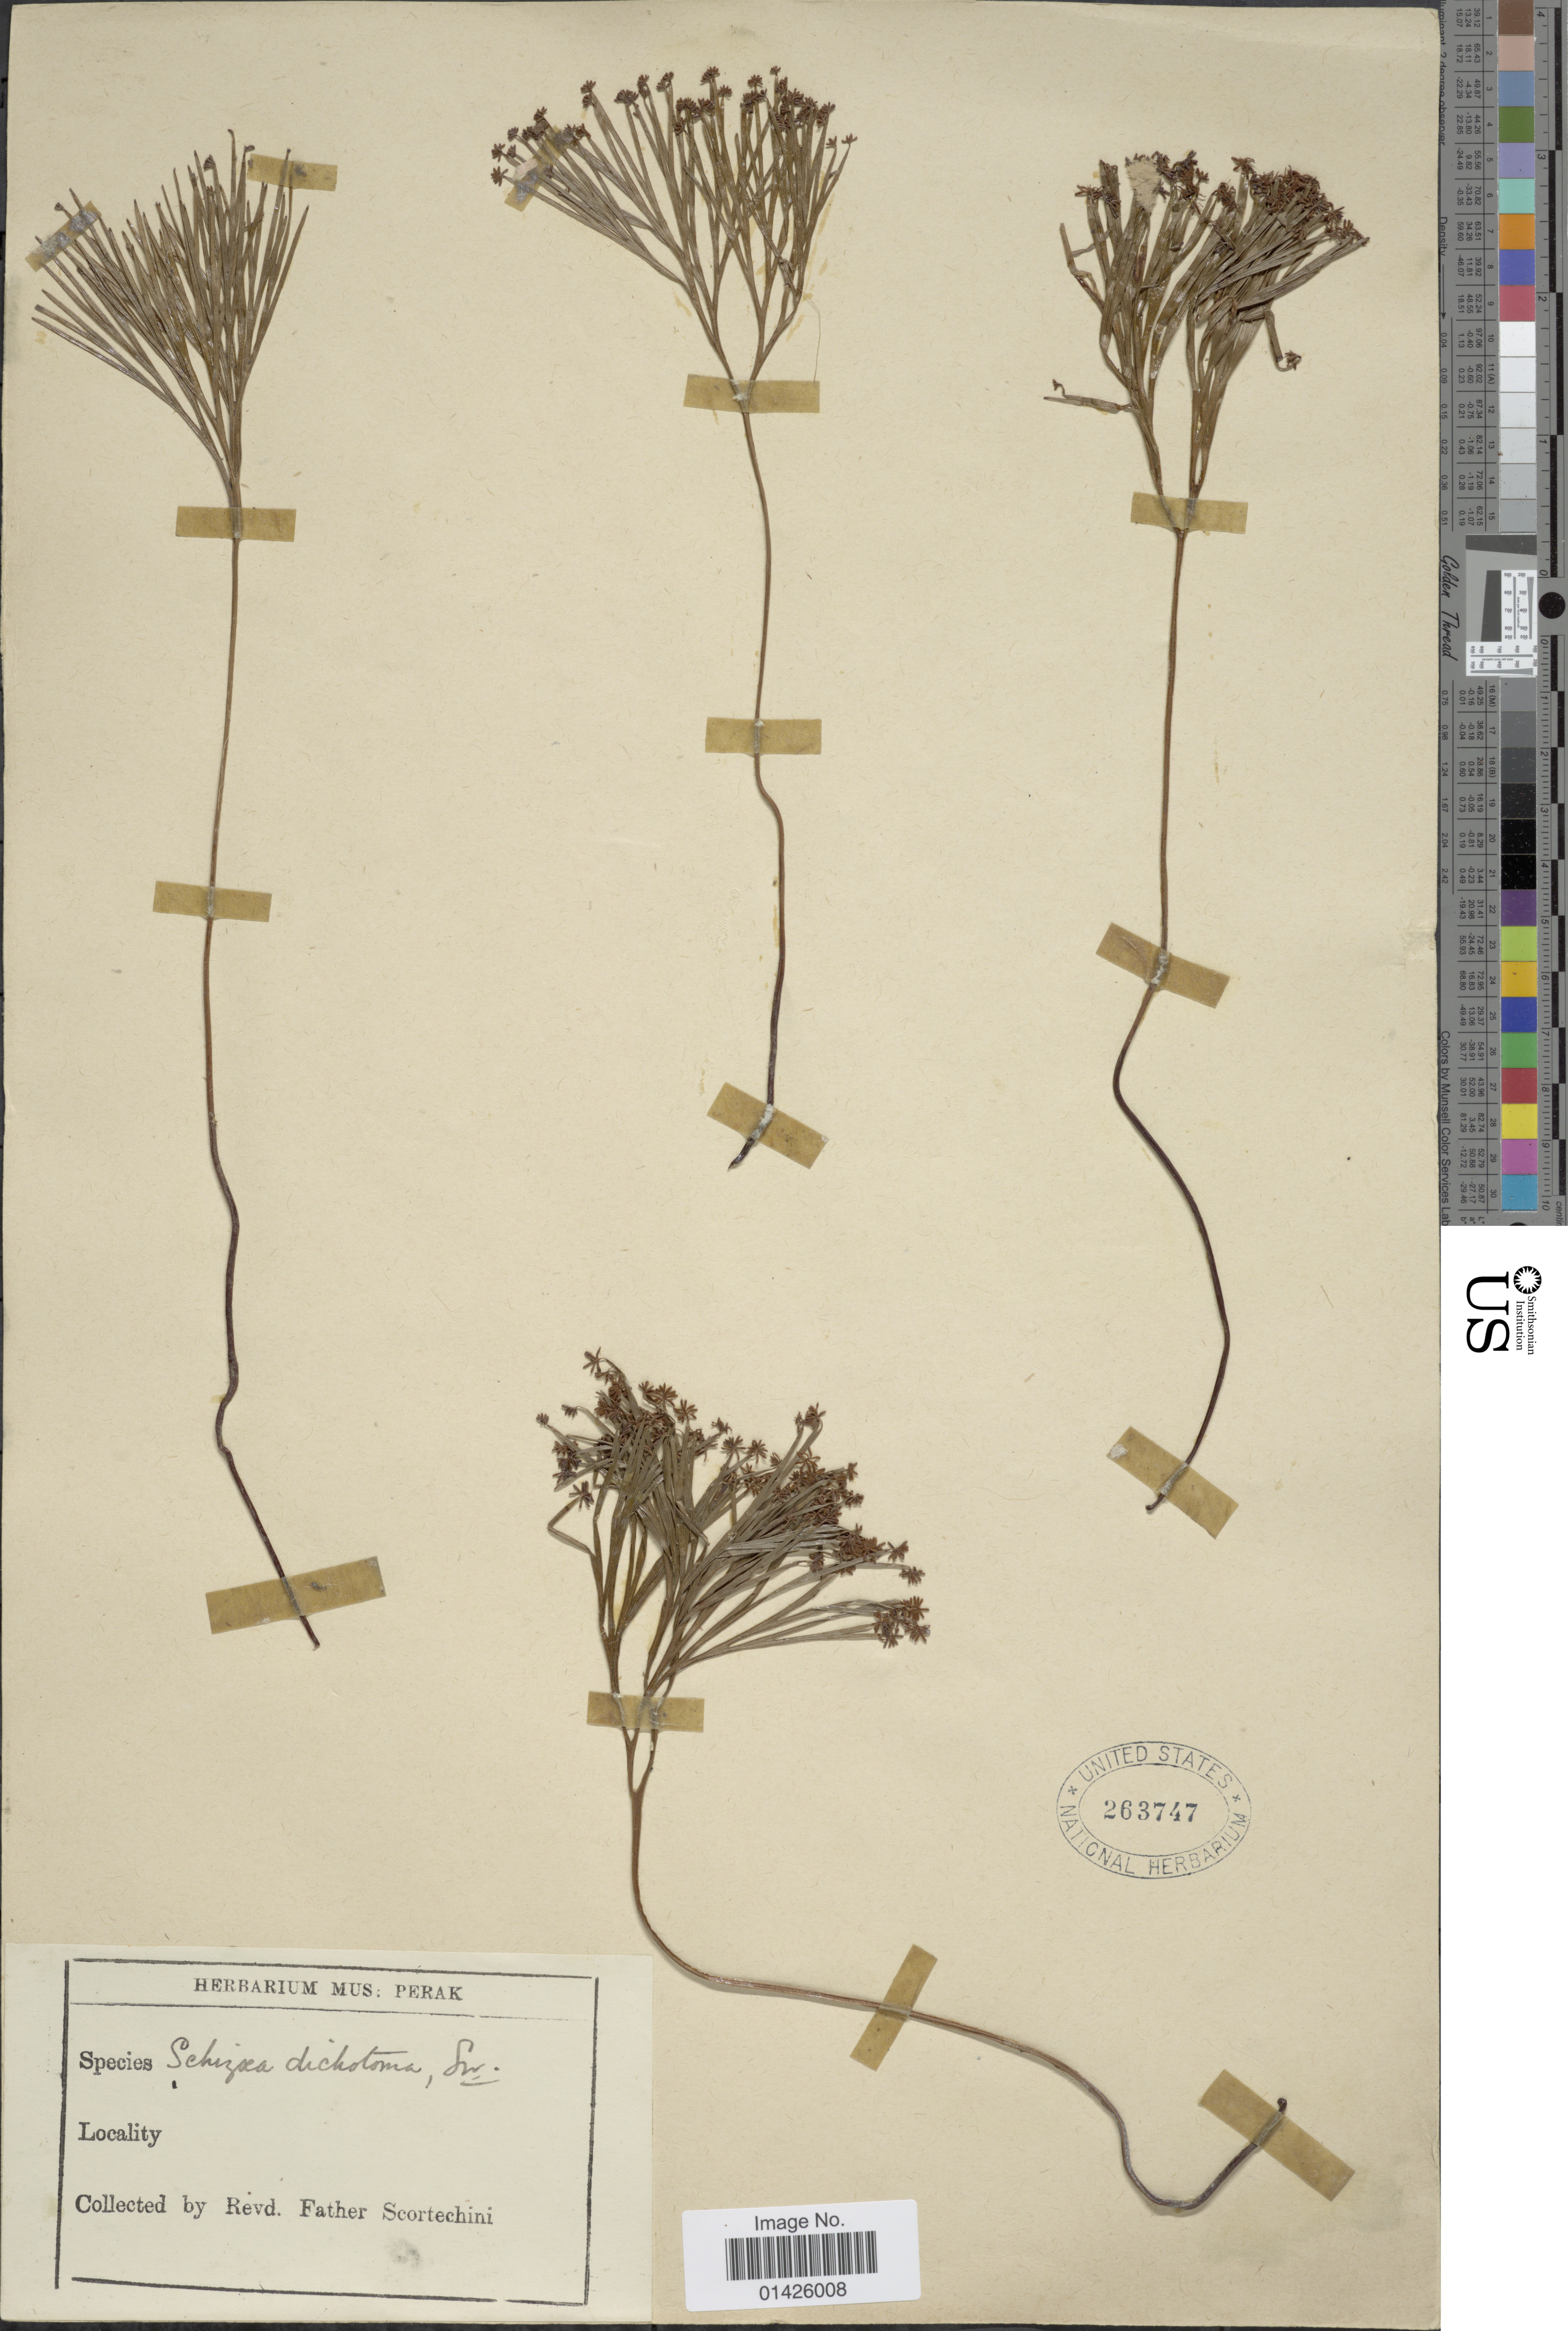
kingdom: Plantae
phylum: Tracheophyta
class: Polypodiopsida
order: Schizaeales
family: Schizaeaceae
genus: Schizaea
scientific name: Schizaea dichotoma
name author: (L.) J. Sm.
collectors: Fr. Scortechini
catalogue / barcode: US 263747